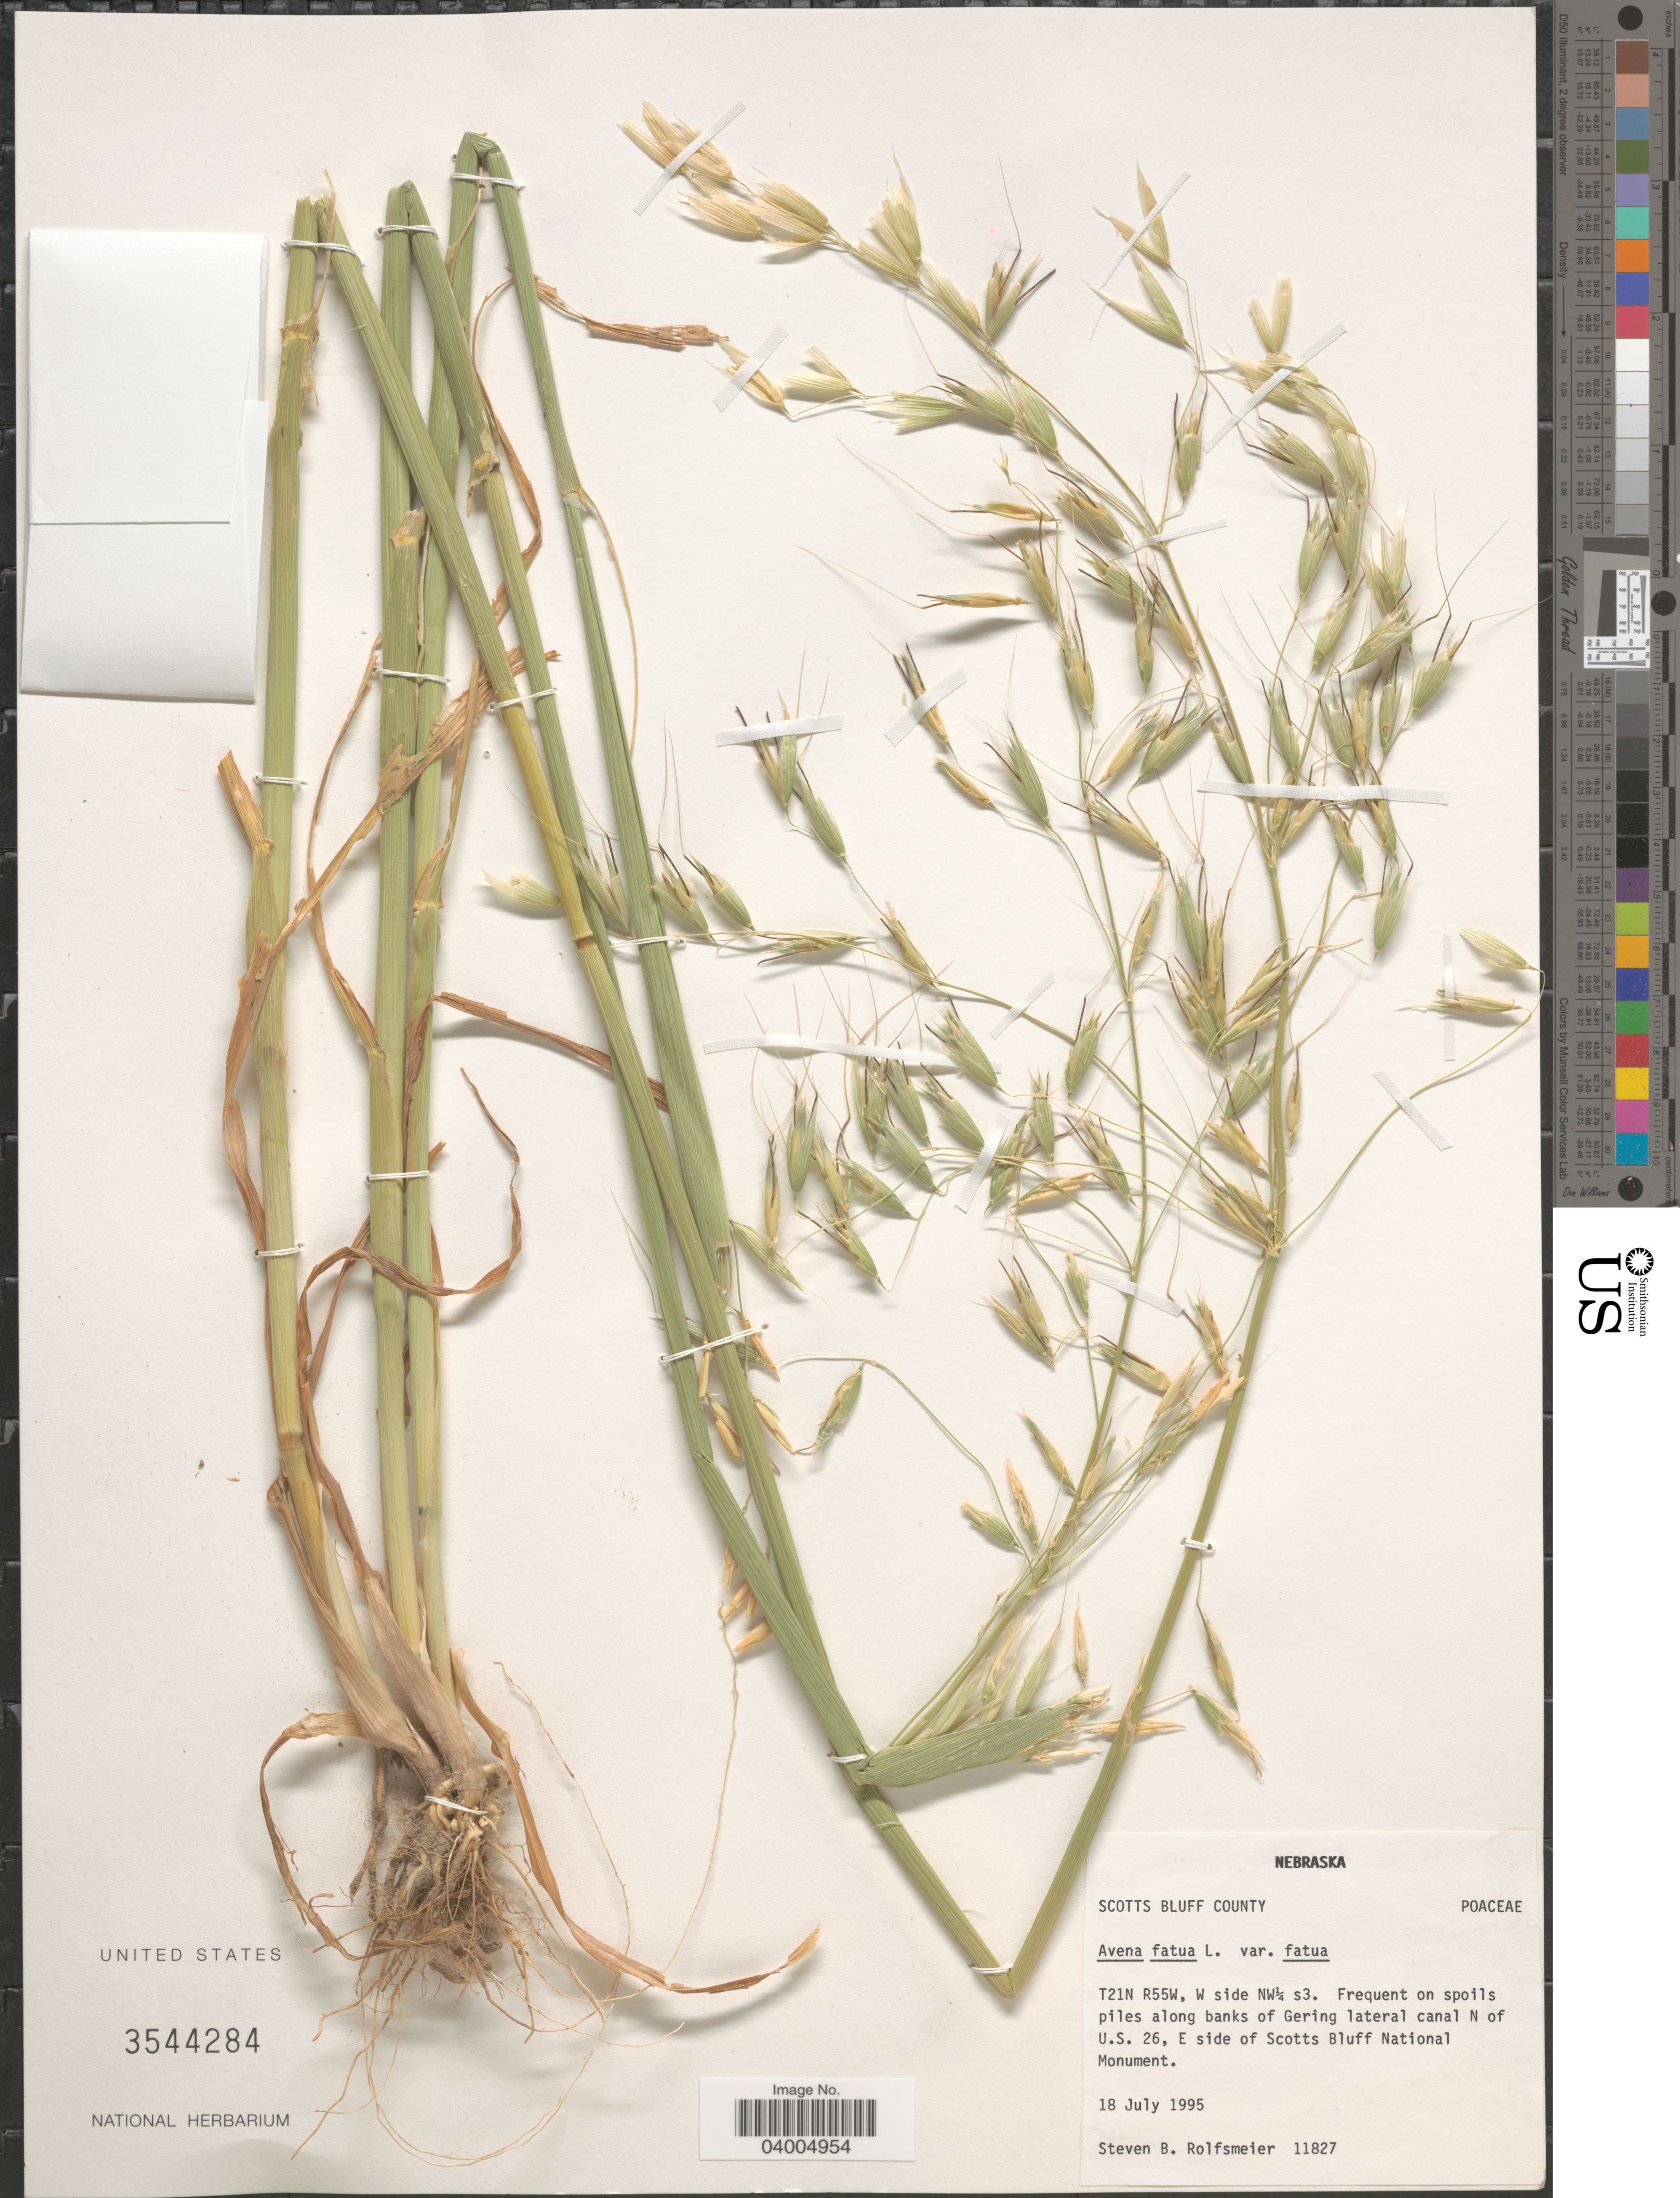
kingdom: Plantae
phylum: Tracheophyta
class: Liliopsida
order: Poales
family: Poaceae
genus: Avena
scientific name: Avena fatua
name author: L.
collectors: S. Rolfsmeier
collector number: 11827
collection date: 1995-07-18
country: United States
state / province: Nebraska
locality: Scotts Bluff County. T21N R55W, W side NW¼ s3. On spoils piles along banks of Gering lateral canal N of U.S. 26, E side of Scotts Bluff National Monument.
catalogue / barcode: US 3544284